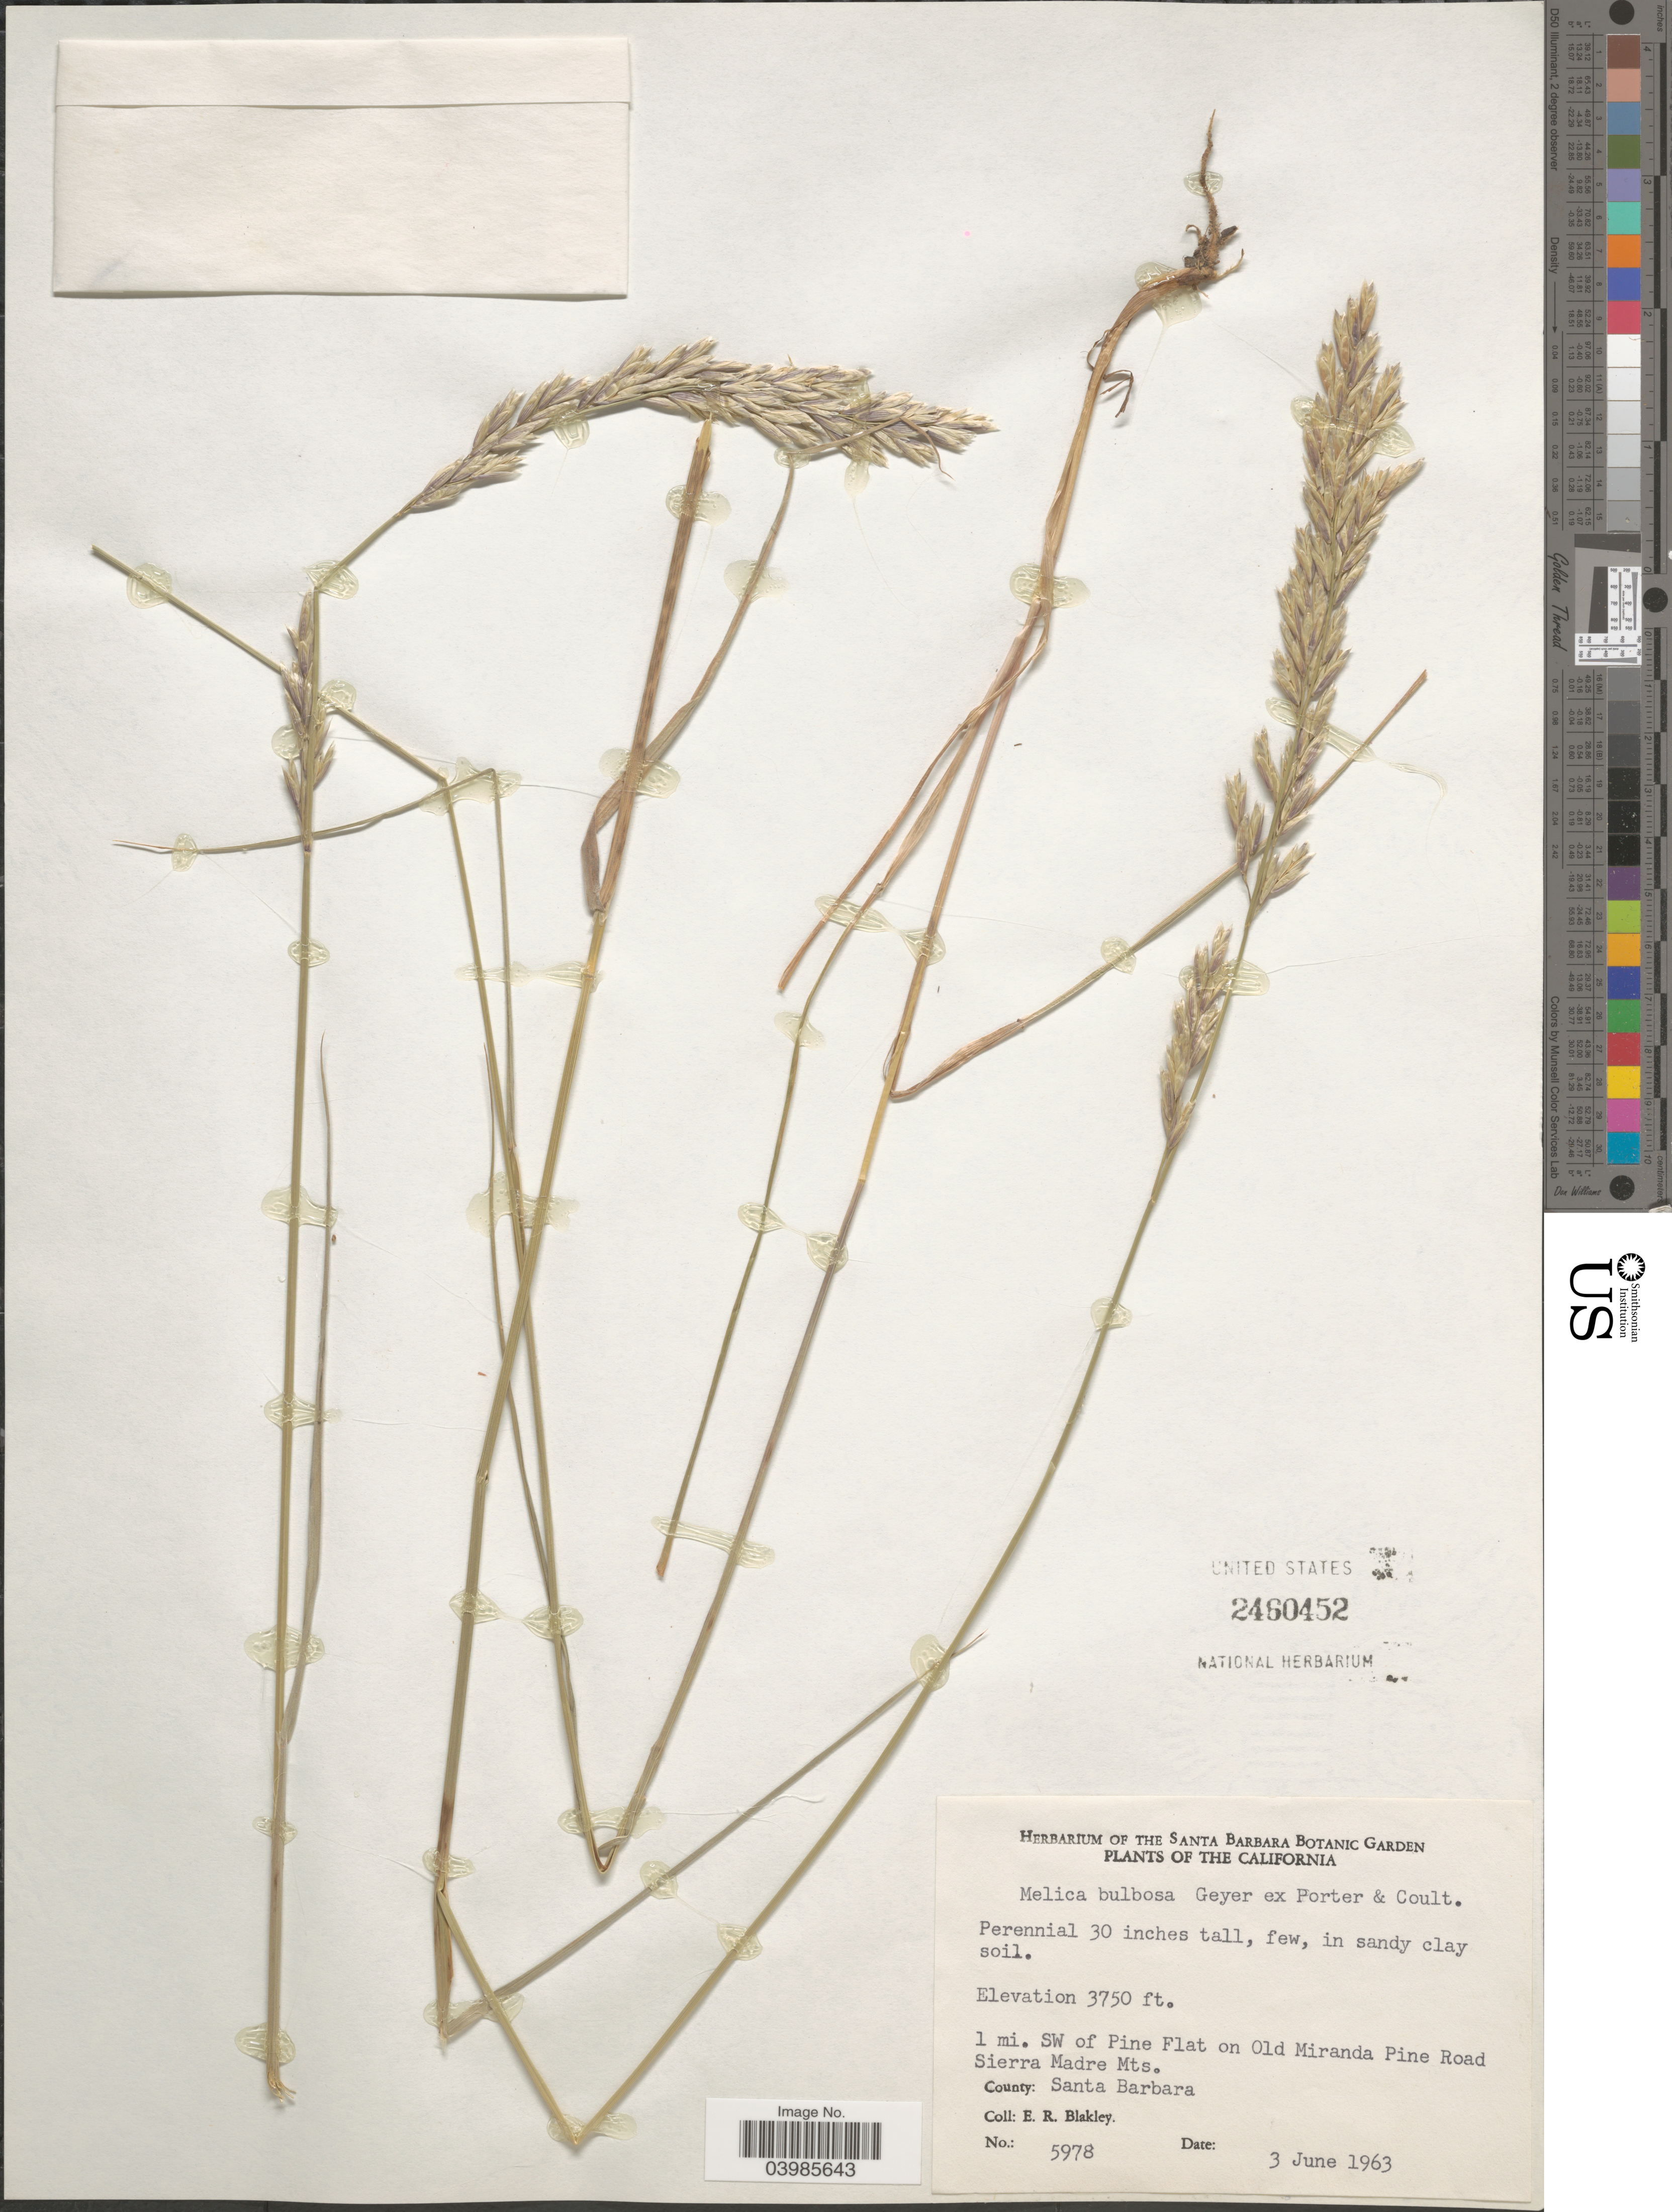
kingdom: Plantae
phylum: Tracheophyta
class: Liliopsida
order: Poales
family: Poaceae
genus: Melica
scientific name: Melica bulbosa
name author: Geyer ex Porter & J.M. Coult.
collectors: E. R. Blakley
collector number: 5978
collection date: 1963-06-03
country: United States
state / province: California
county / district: Santa Barbara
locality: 1 mi. SW of Pine Flat on Old Miranda Pine Road Sierra Madre Mts. County: Santa Barbara.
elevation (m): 1143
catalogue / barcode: US 2460452